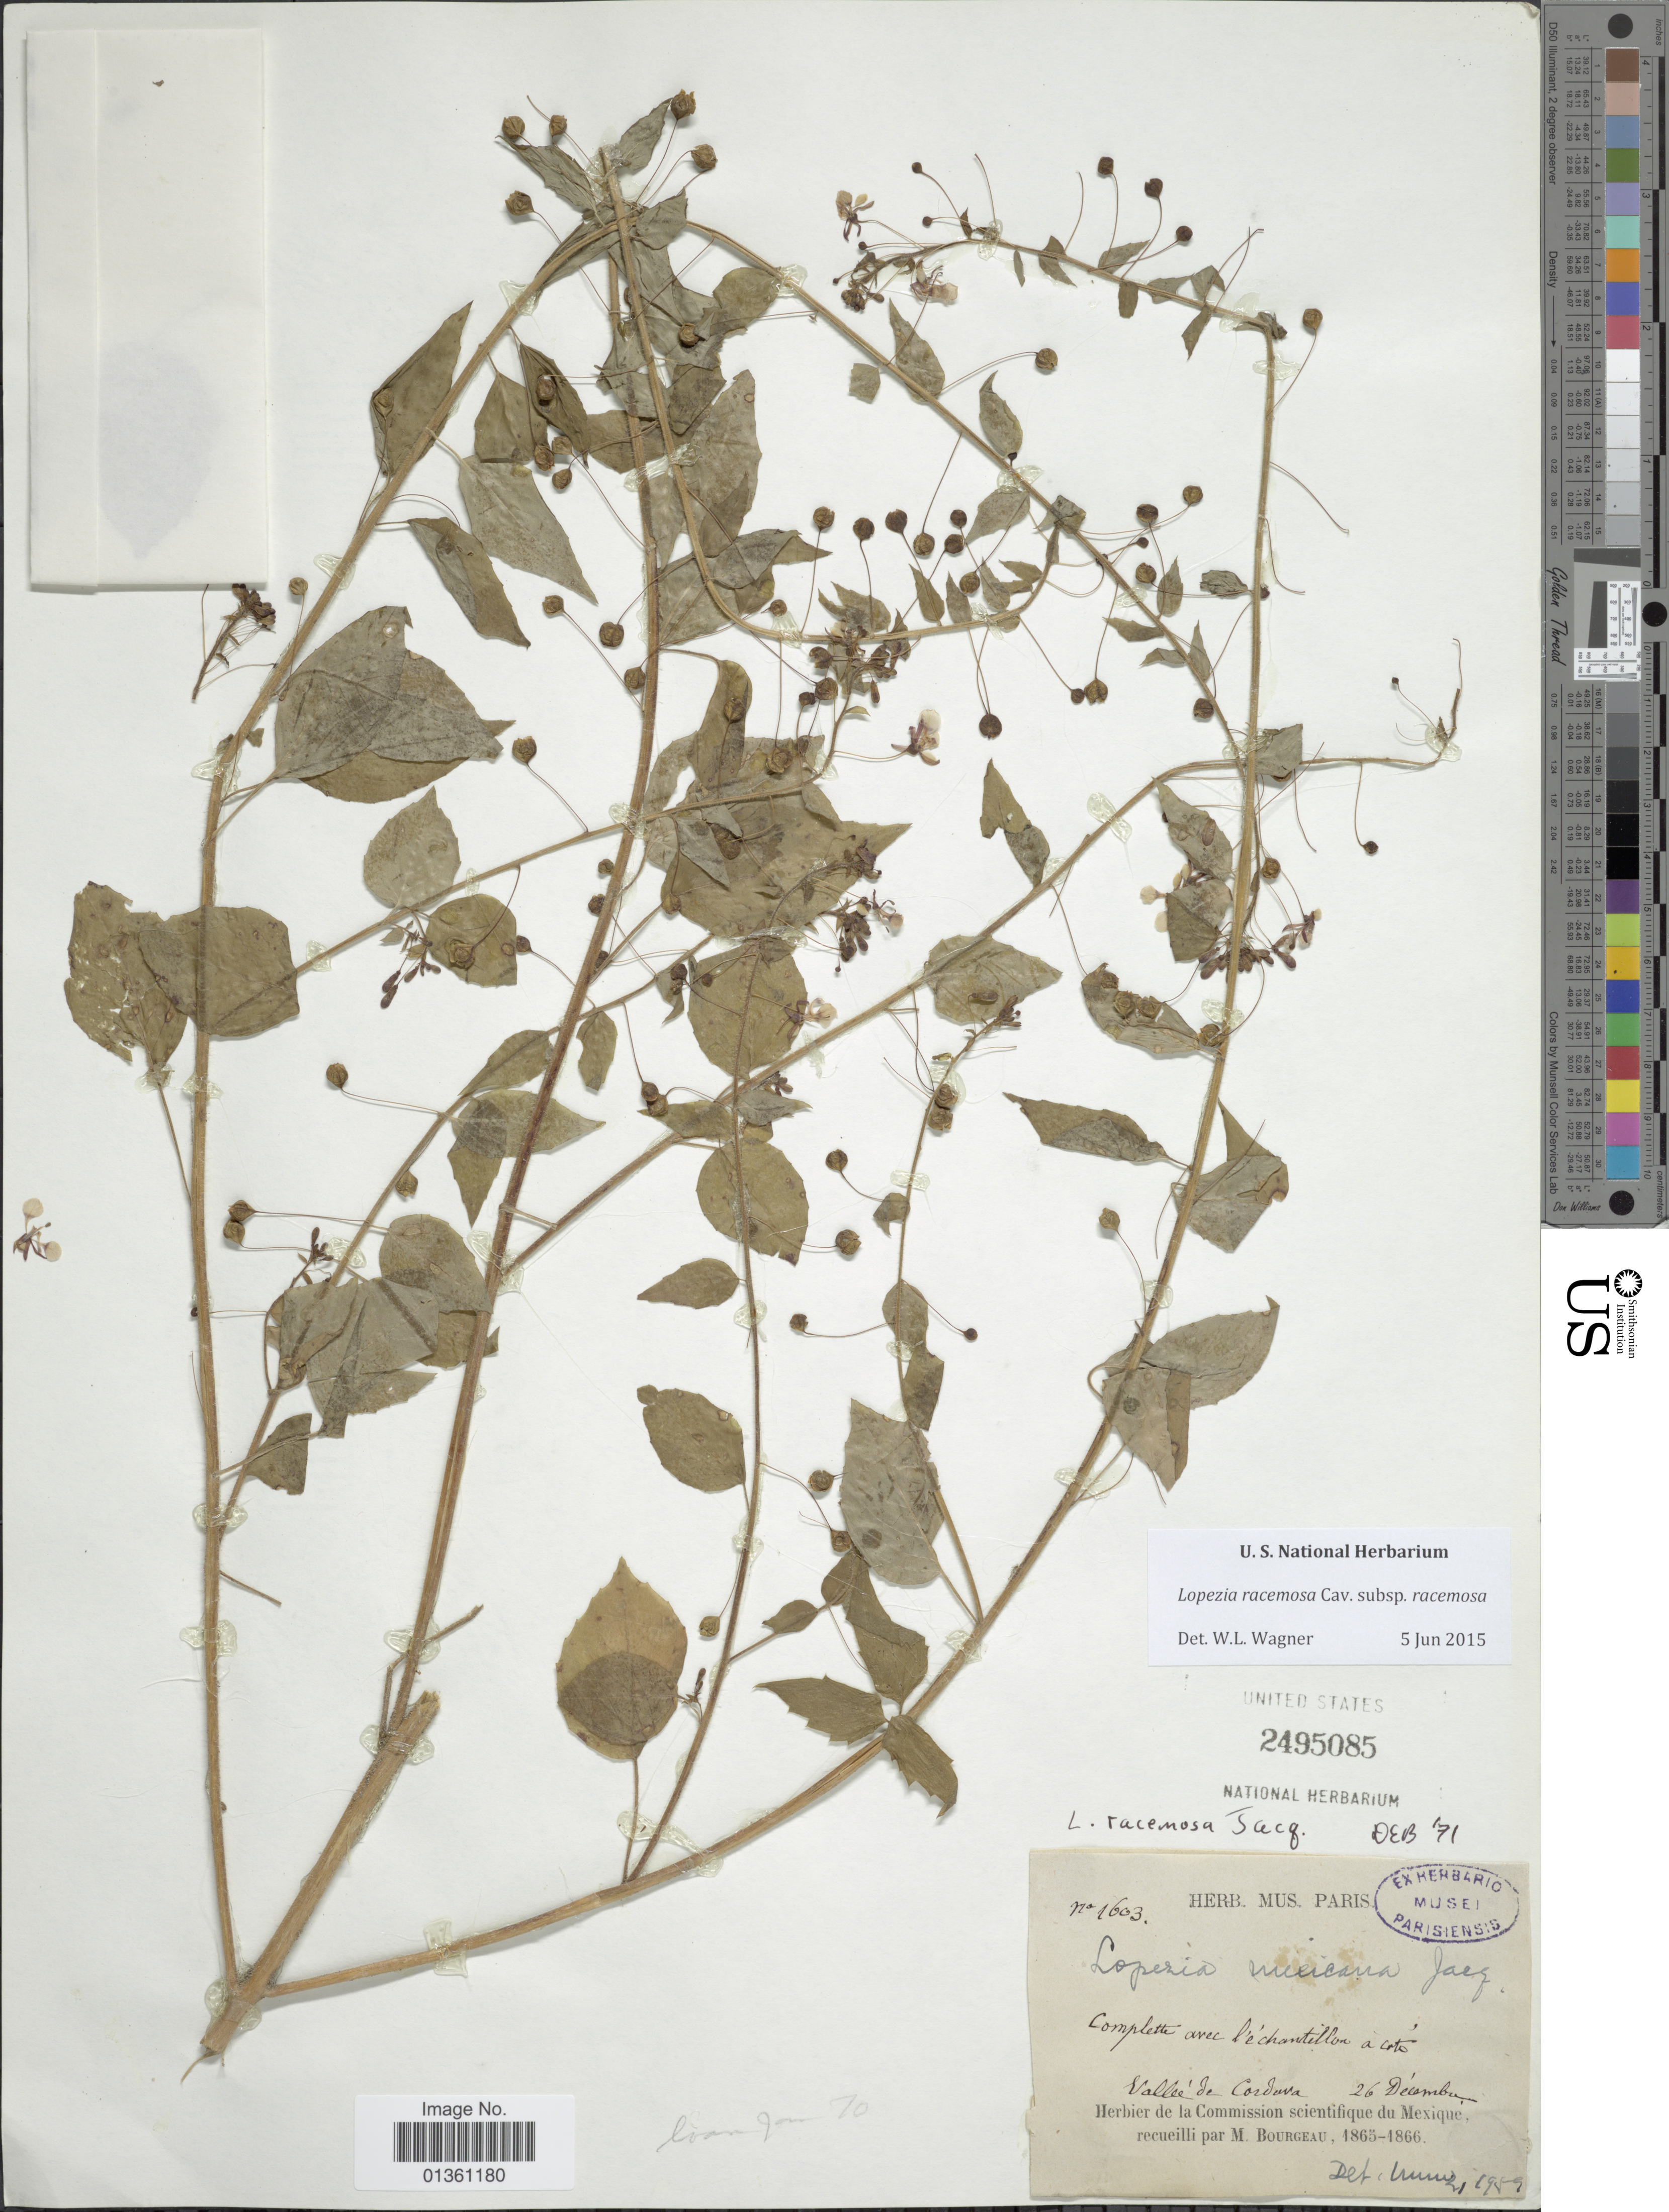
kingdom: Plantae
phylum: Tracheophyta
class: Magnoliopsida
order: Myrtales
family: Onagraceae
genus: Lopezia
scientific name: Lopezia racemosa subsp. racemosa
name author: Cav.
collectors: M. Bourgeau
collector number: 1603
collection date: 1965-12-26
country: Mexico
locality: Vallée de Cordova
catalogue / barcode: US 2495085